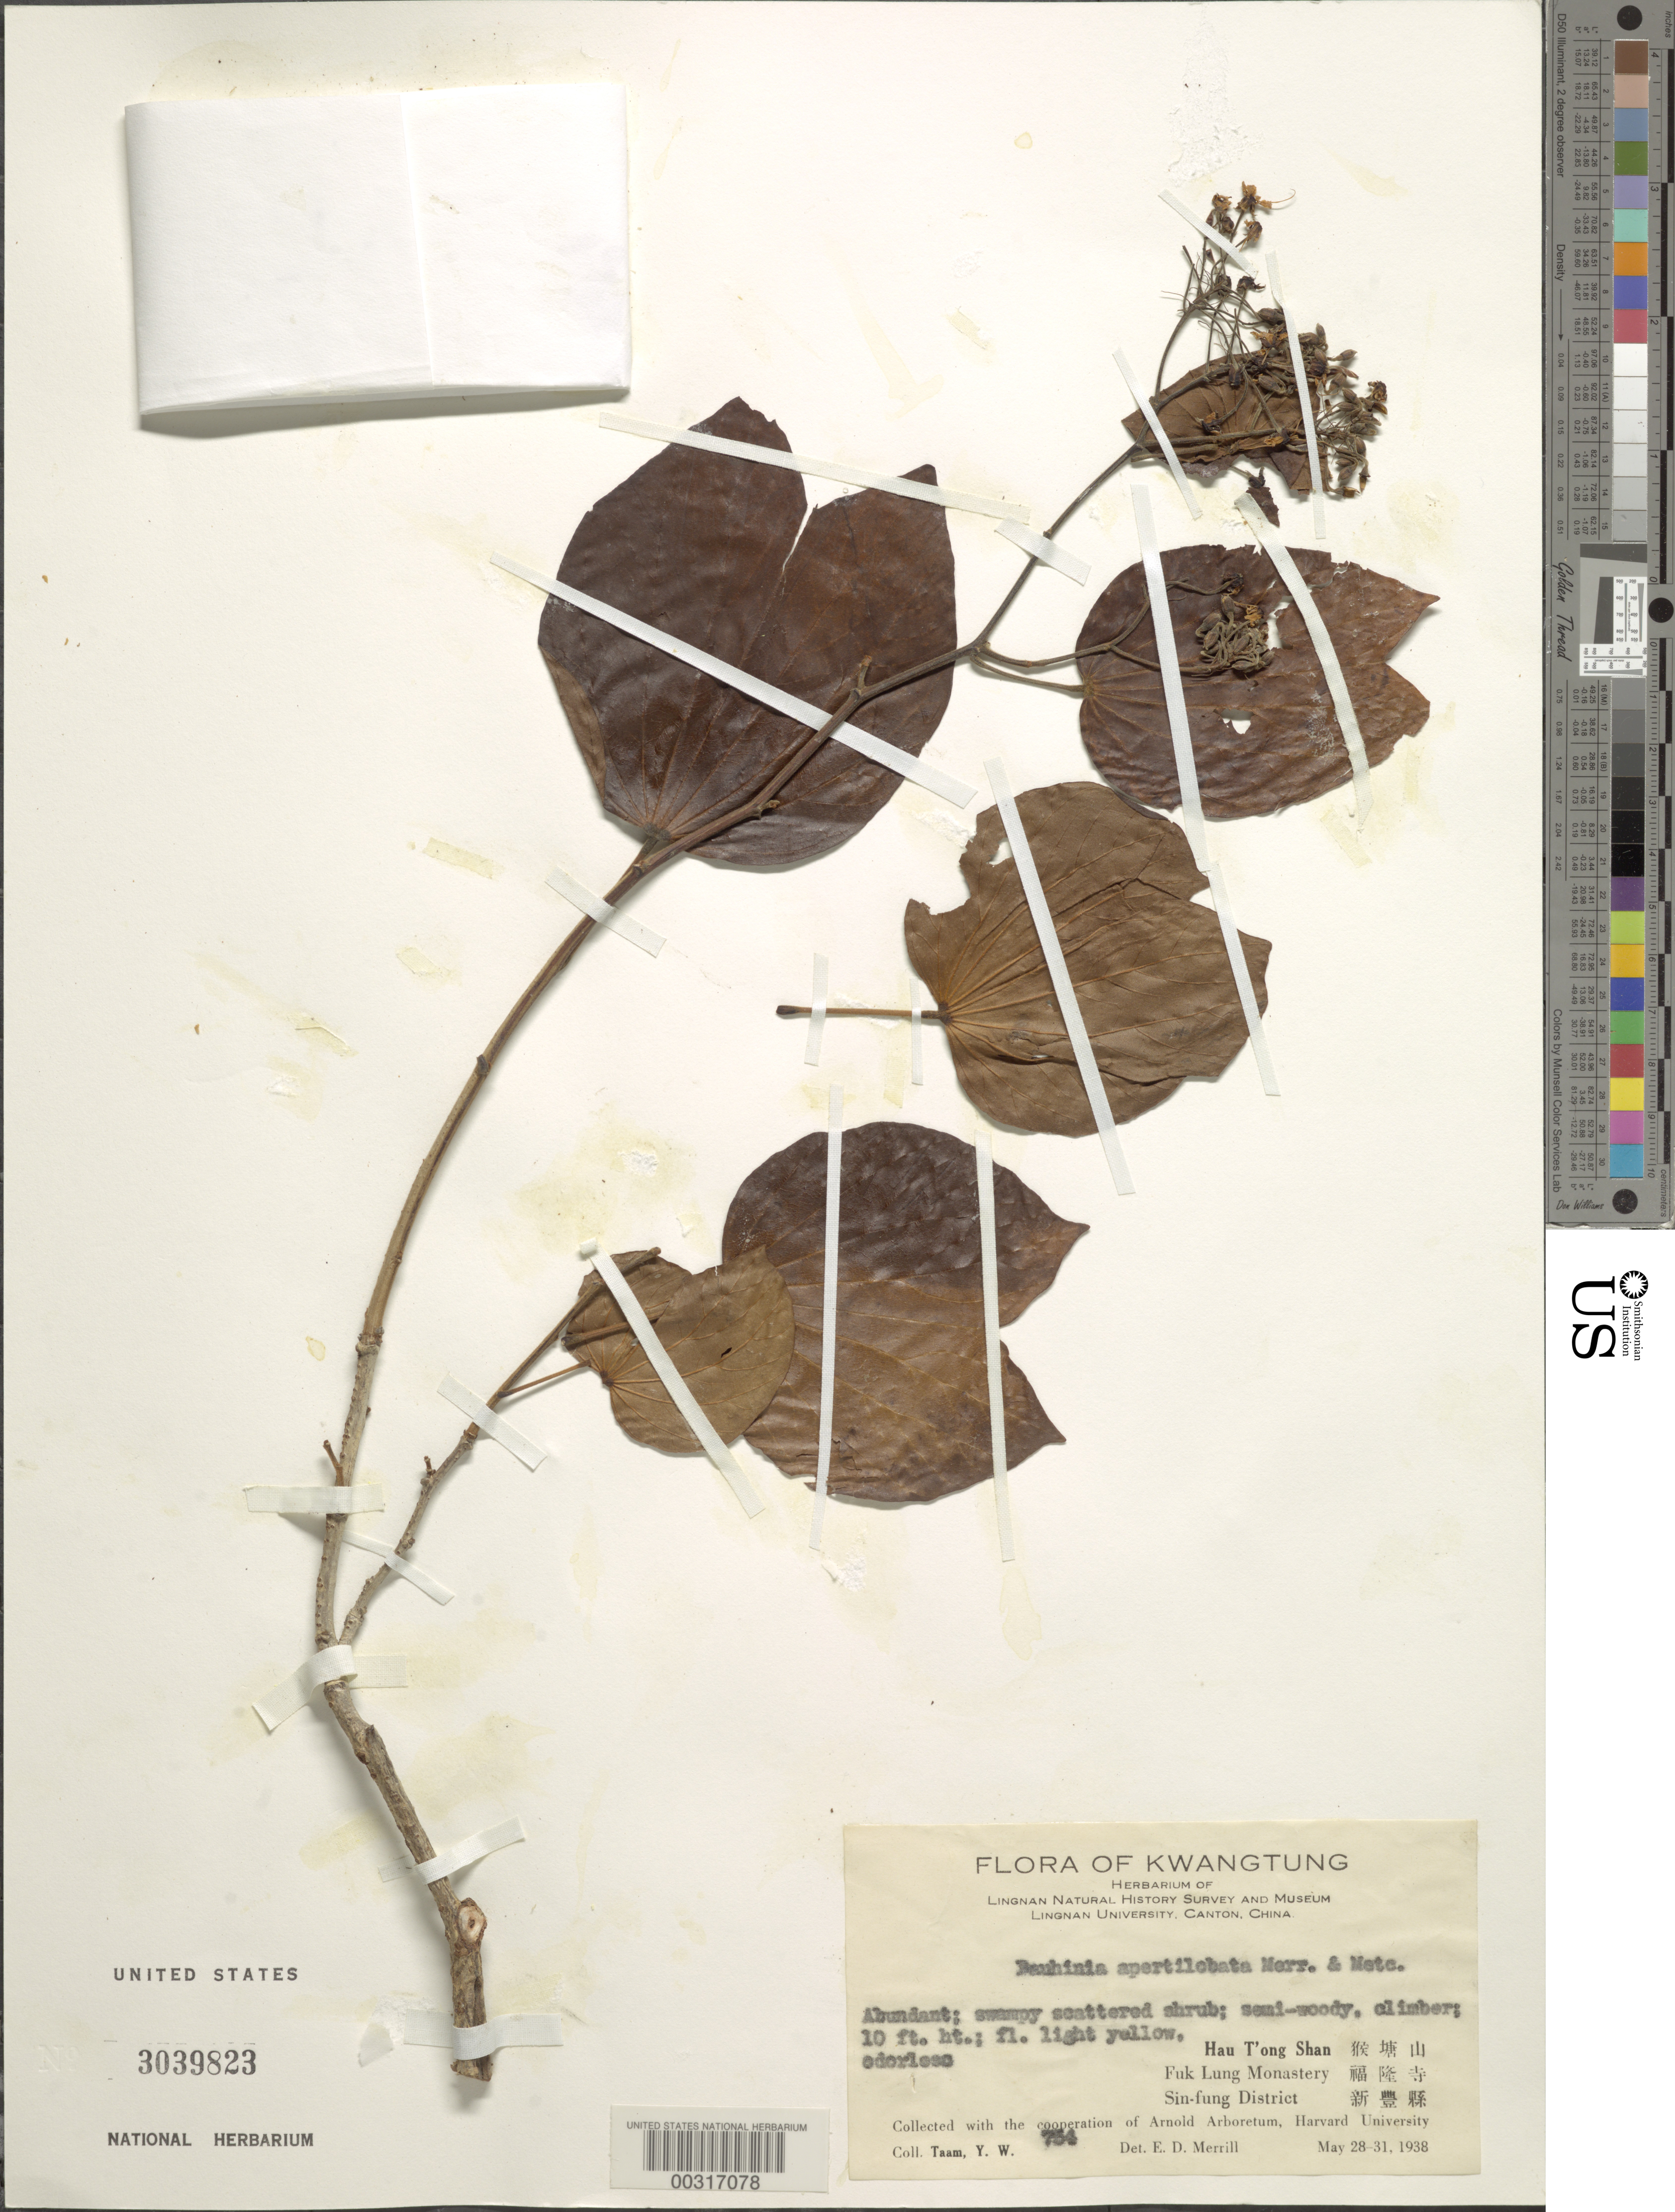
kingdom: Plantae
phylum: Tracheophyta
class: Magnoliopsida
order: Fabales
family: Fabaceae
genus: Phanera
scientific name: Phanera championii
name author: Benth.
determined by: U.S. National Herbarium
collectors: Y. W. Taam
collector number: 754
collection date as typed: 28 May 1938 to 31 May 1938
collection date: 1938-05-28/1938-05-31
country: China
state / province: Guangdong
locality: Sin fung dist., fuk lung monastery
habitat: Swampy scattered shrub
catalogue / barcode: US 3039823